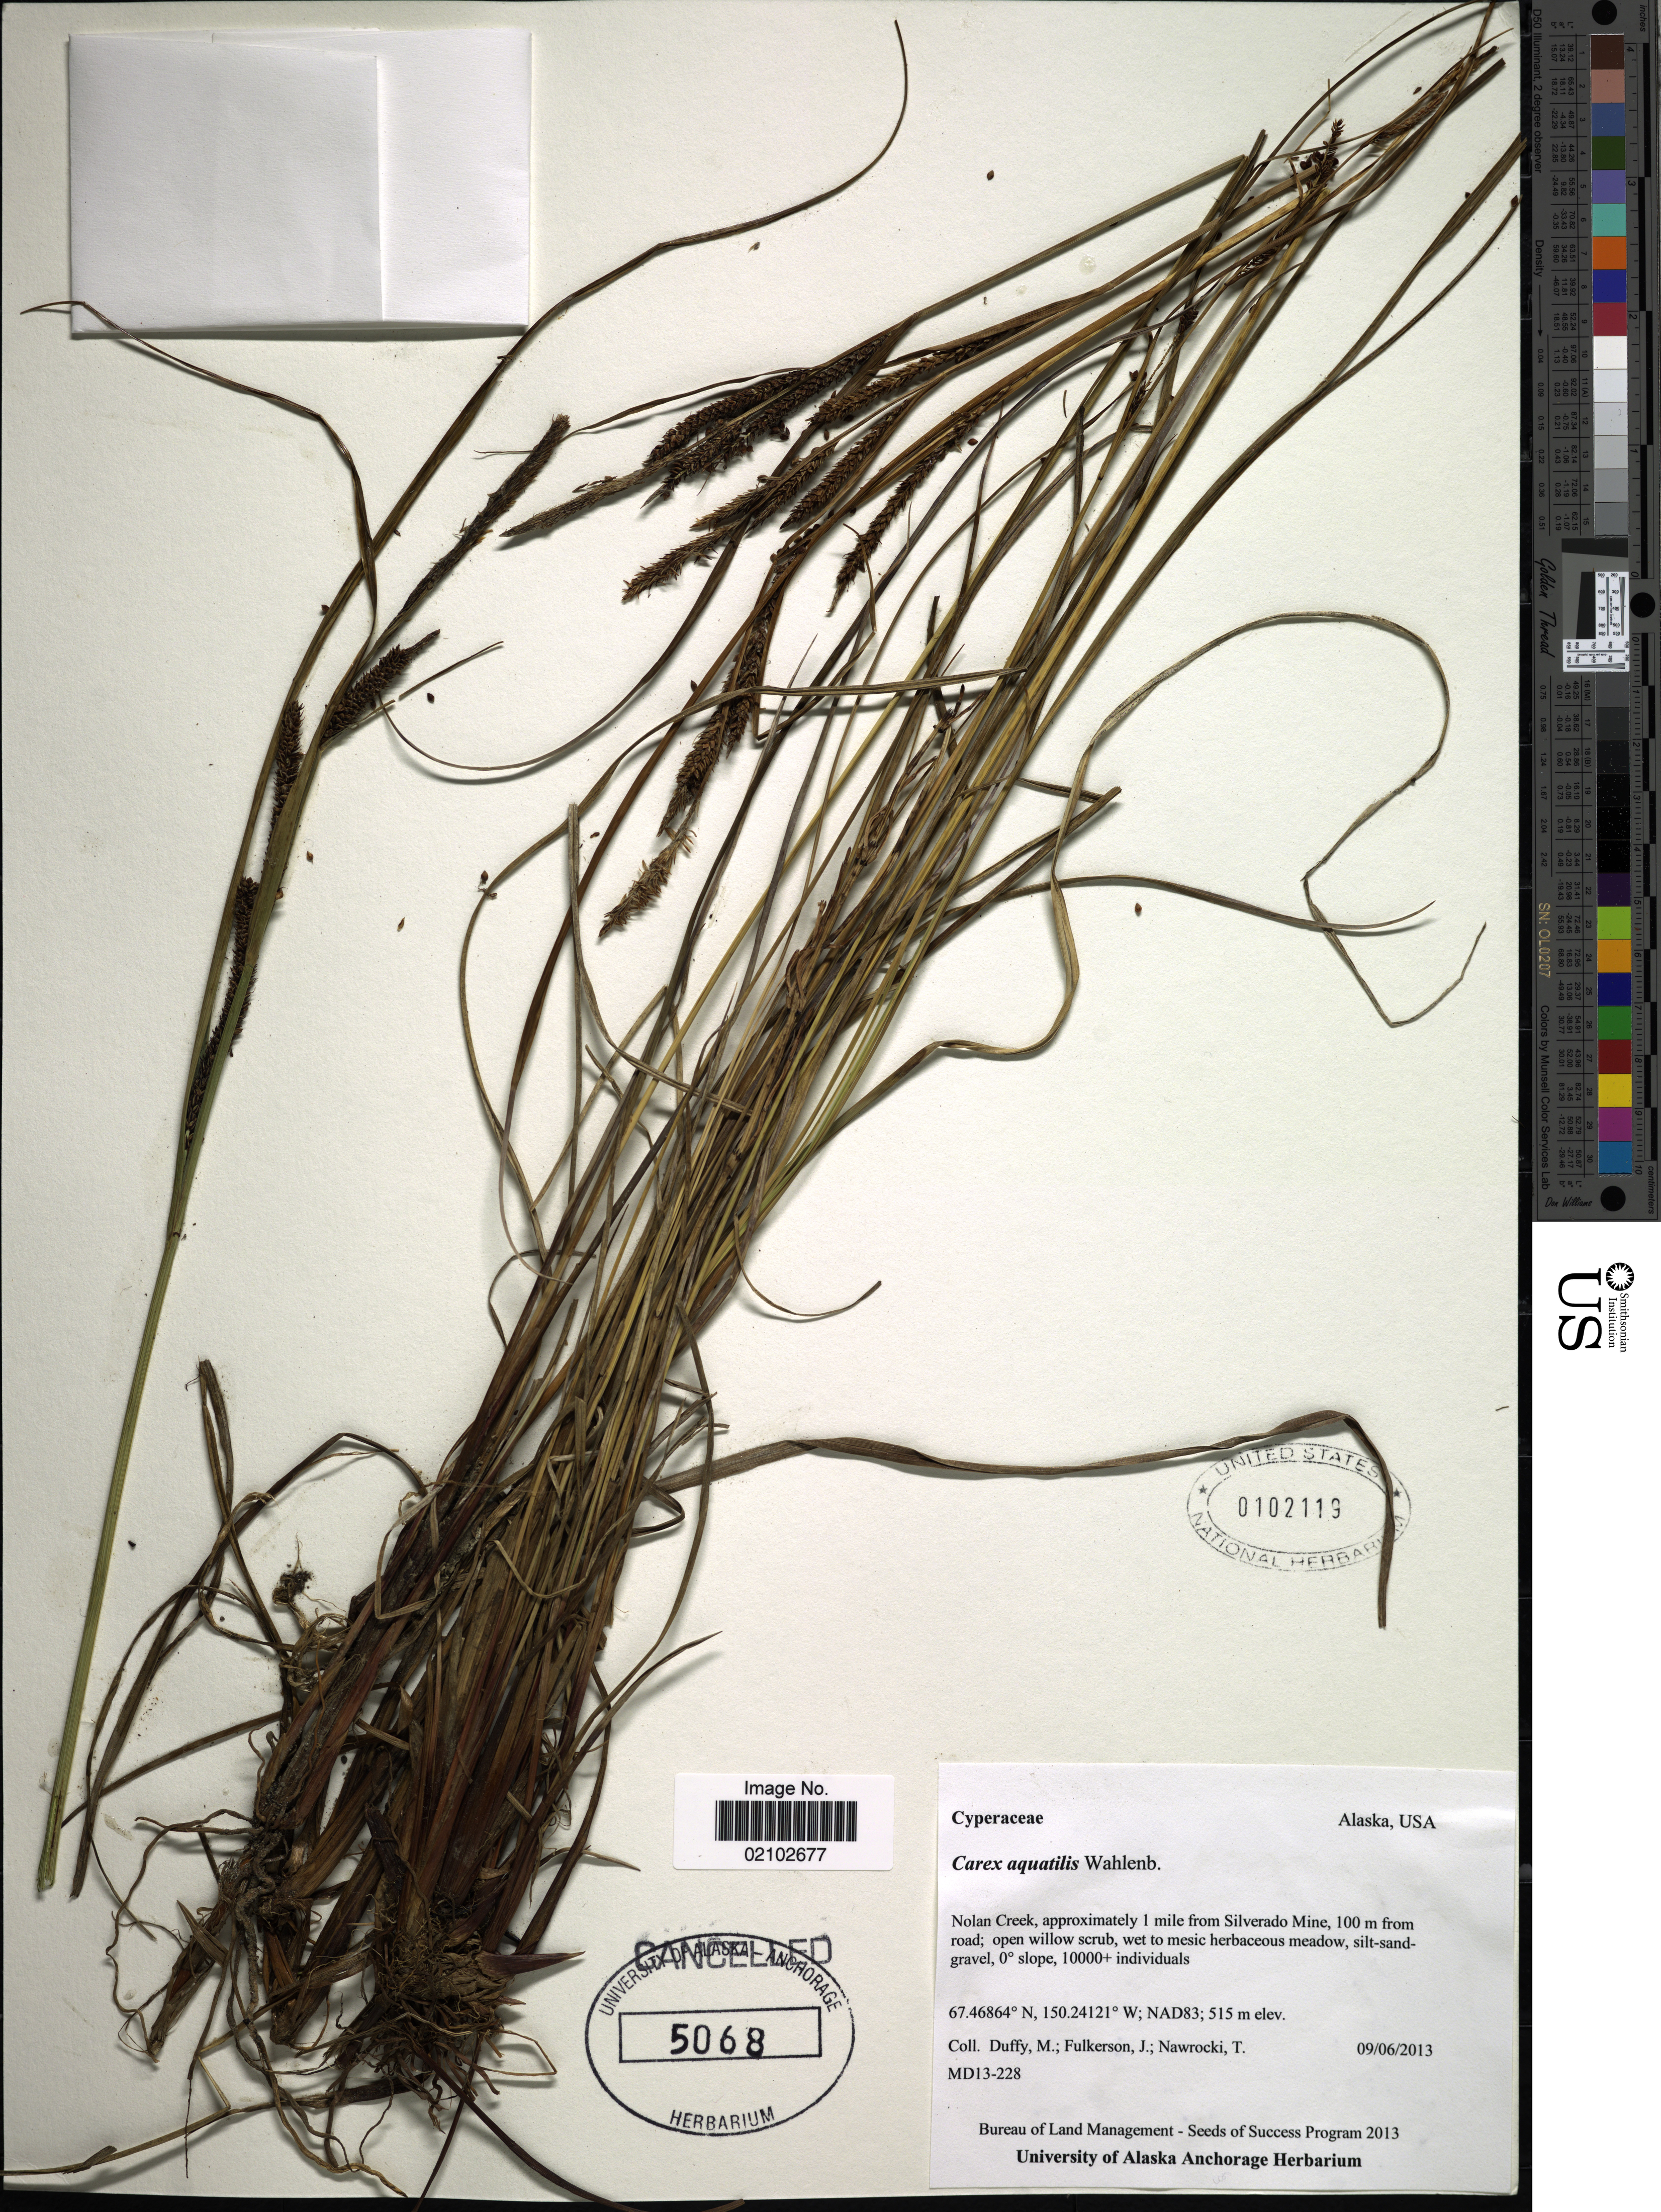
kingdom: Plantae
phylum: Tracheophyta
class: Liliopsida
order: Poales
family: Cyperaceae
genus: Carex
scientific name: Carex aquatilis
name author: Wahlenb.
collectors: M. Duffy, J. Fulkerson & T. Nawrocki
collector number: MD13-228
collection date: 2013-09-06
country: United States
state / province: Alaska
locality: Nolan Creek, approximately 1 mile from Silverado Mine, 100 m from road, 0 degrees slope, 1000+ individuals, NAD83.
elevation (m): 515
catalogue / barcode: US 102119